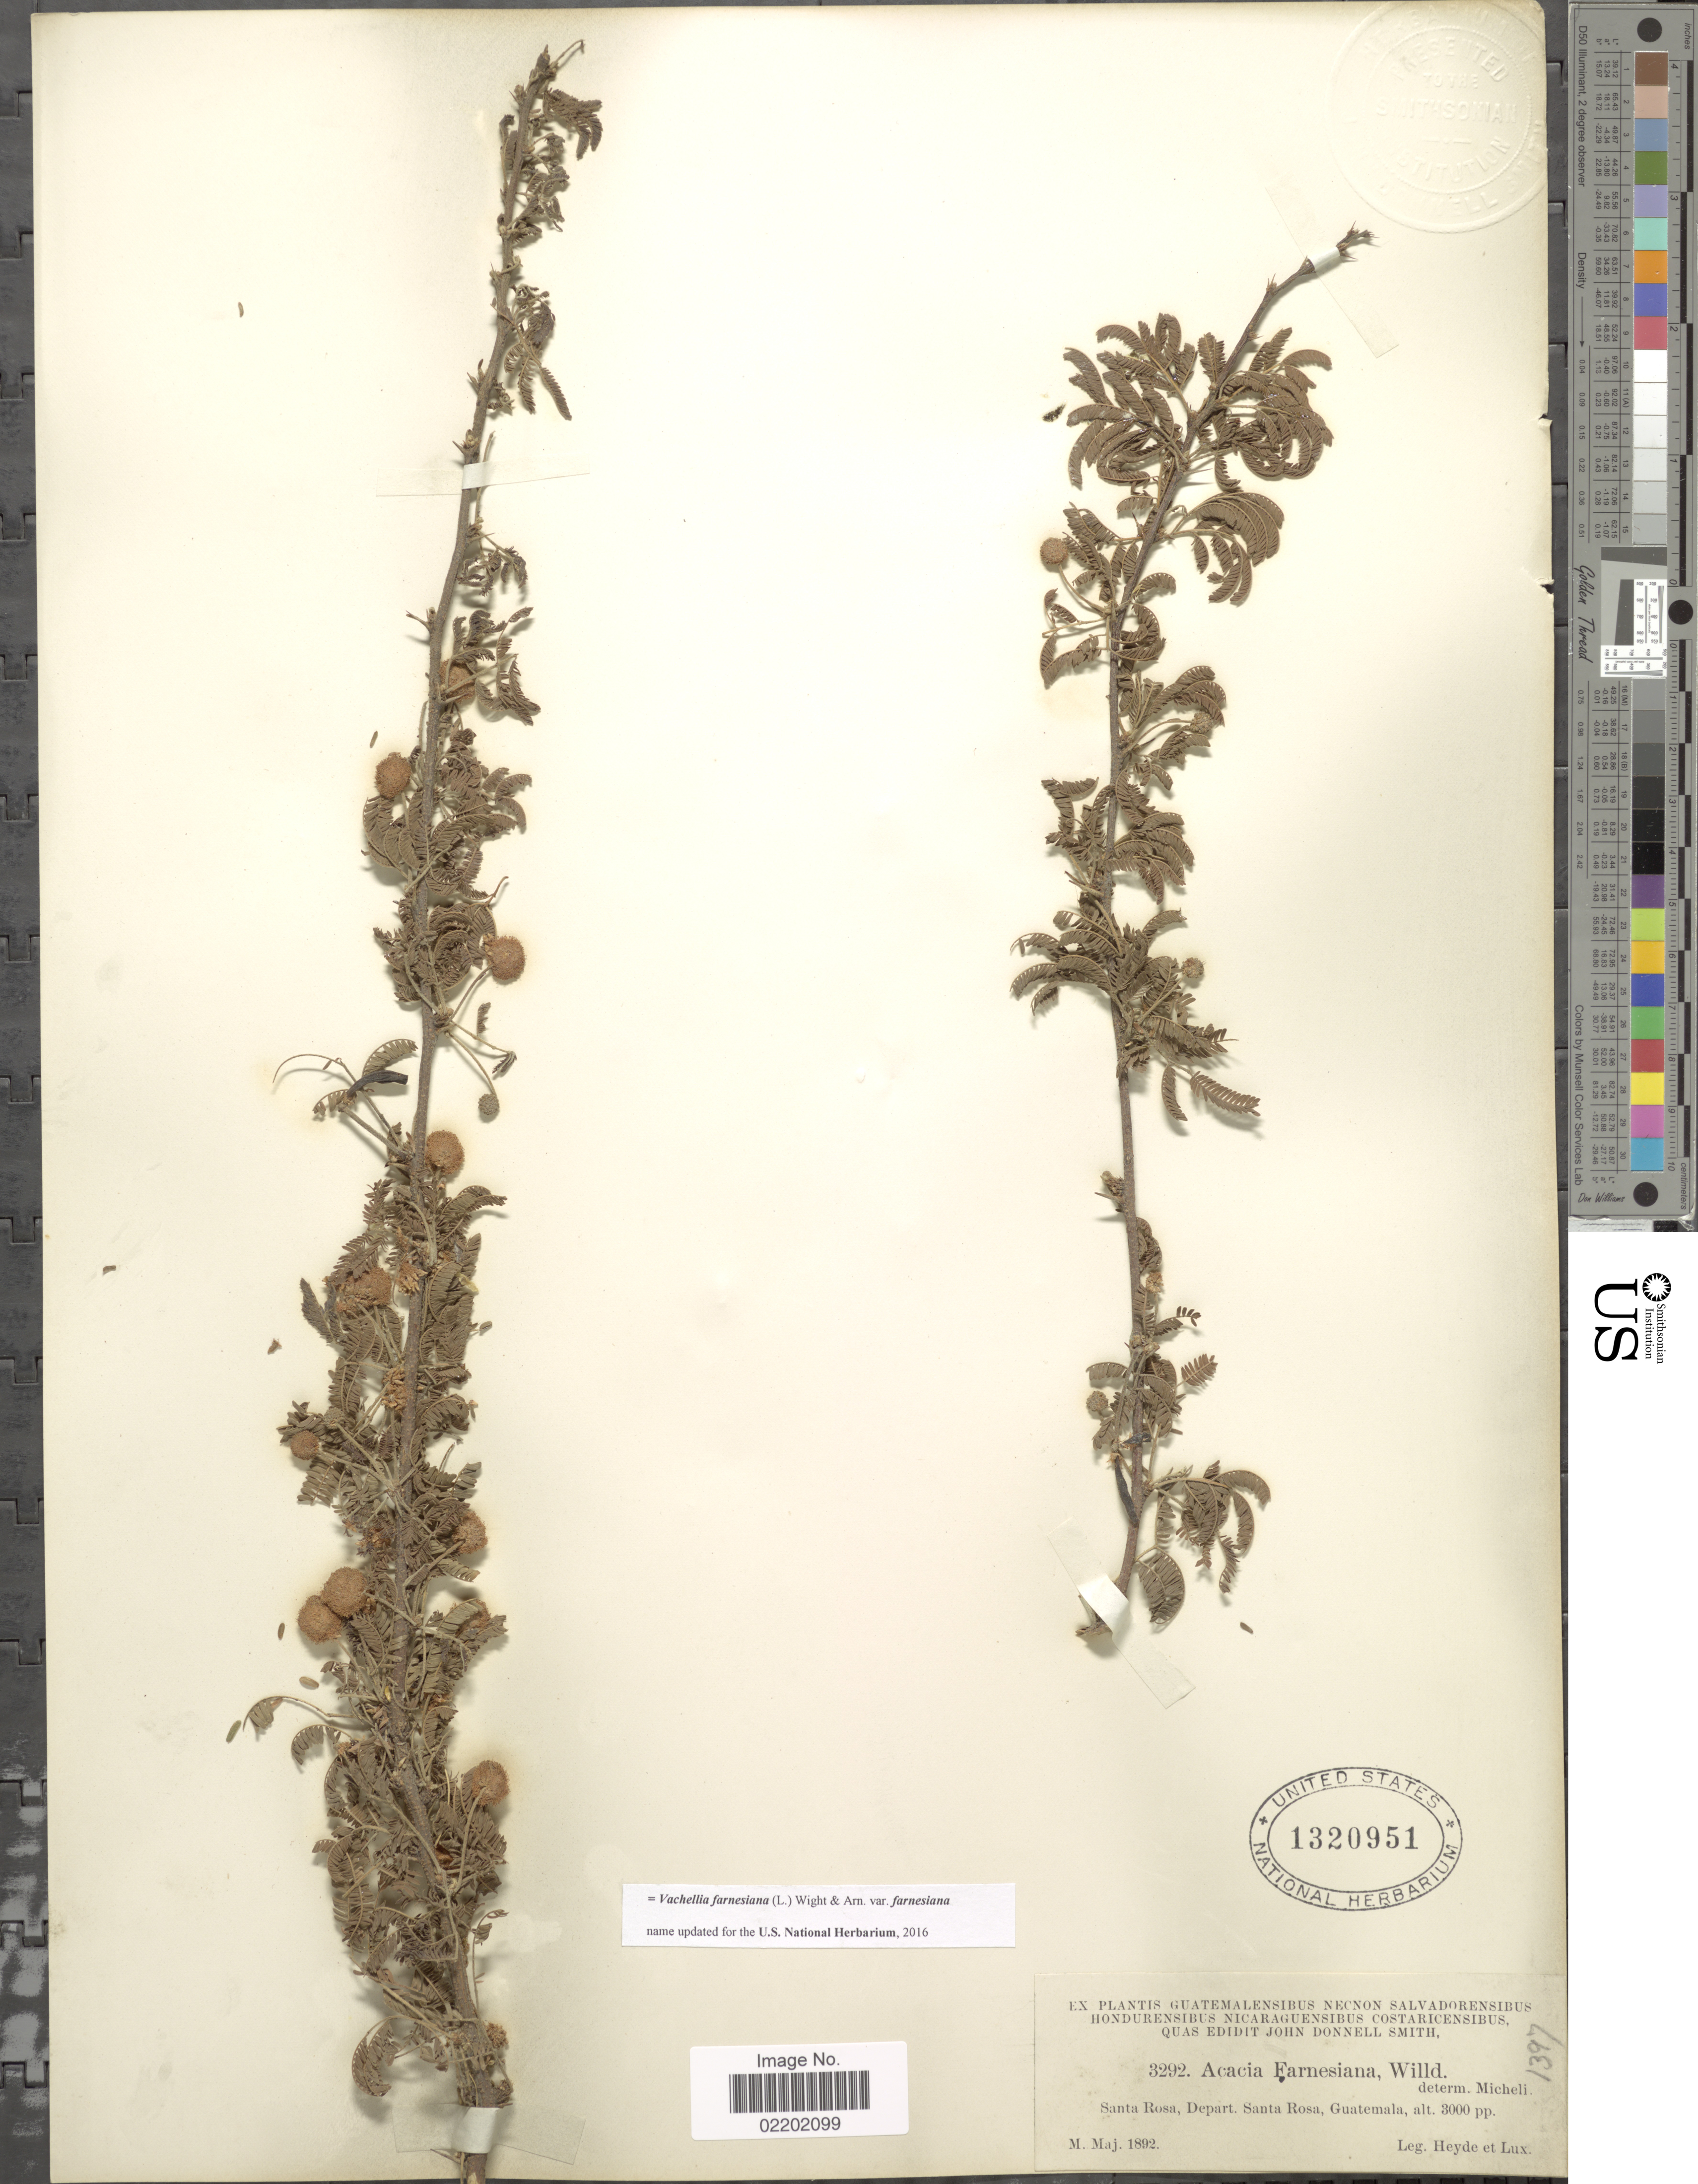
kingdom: Plantae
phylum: Tracheophyta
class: Magnoliopsida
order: Fabales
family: Fabaceae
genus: Vachellia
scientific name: Vachellia farnesiana var. farnesiana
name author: (L.) Wight & Arn.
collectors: Heyde & Lux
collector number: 3292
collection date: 1892-05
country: Guatemala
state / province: Santa Rosa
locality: Santa Rosa, Depart. Santa Rosa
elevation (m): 914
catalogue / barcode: US 1320951